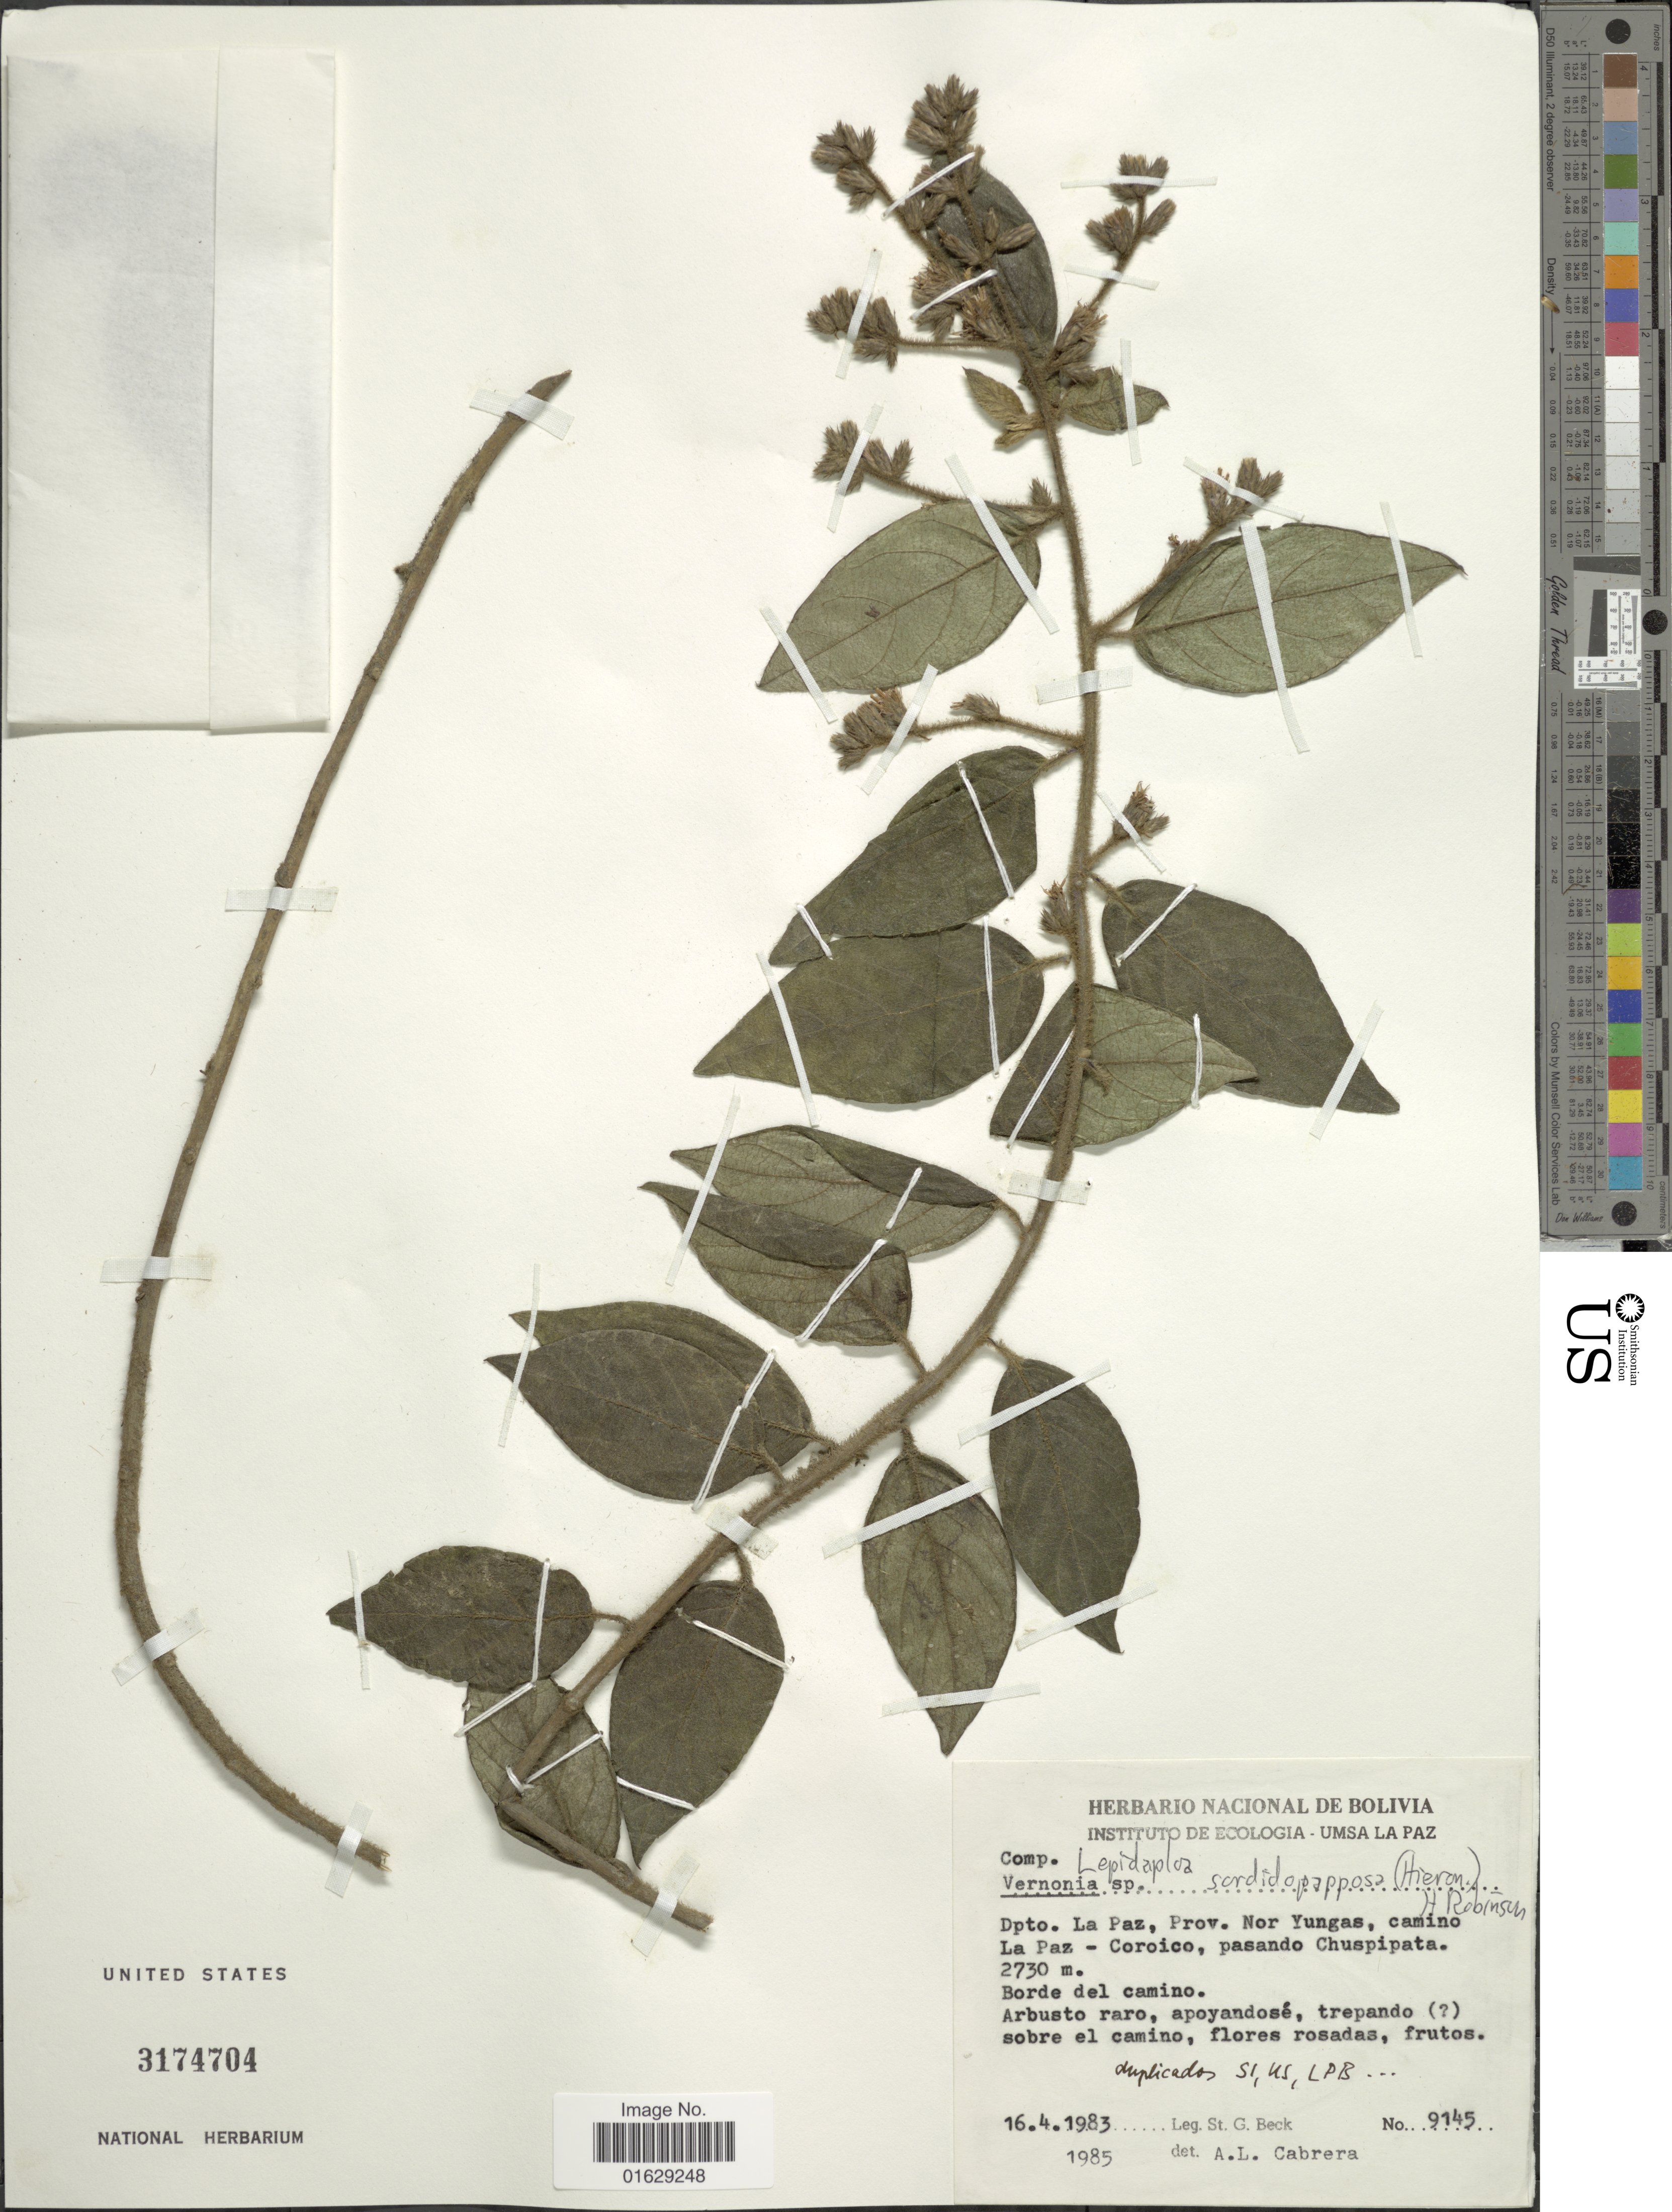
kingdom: Plantae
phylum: Tracheophyta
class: Magnoliopsida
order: Asterales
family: Asteraceae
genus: Lepidaploa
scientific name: Lepidaploa sordidopapposa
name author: (Hieron.) H. Rob.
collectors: S. G. Beck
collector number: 9145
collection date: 1983-04-16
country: Bolivia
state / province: La Paz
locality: Dpto. La Paz, Prov. Nor Yungas, camino La Paz- Coroico, Pasando Chuspipata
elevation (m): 2730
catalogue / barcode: US 3174704